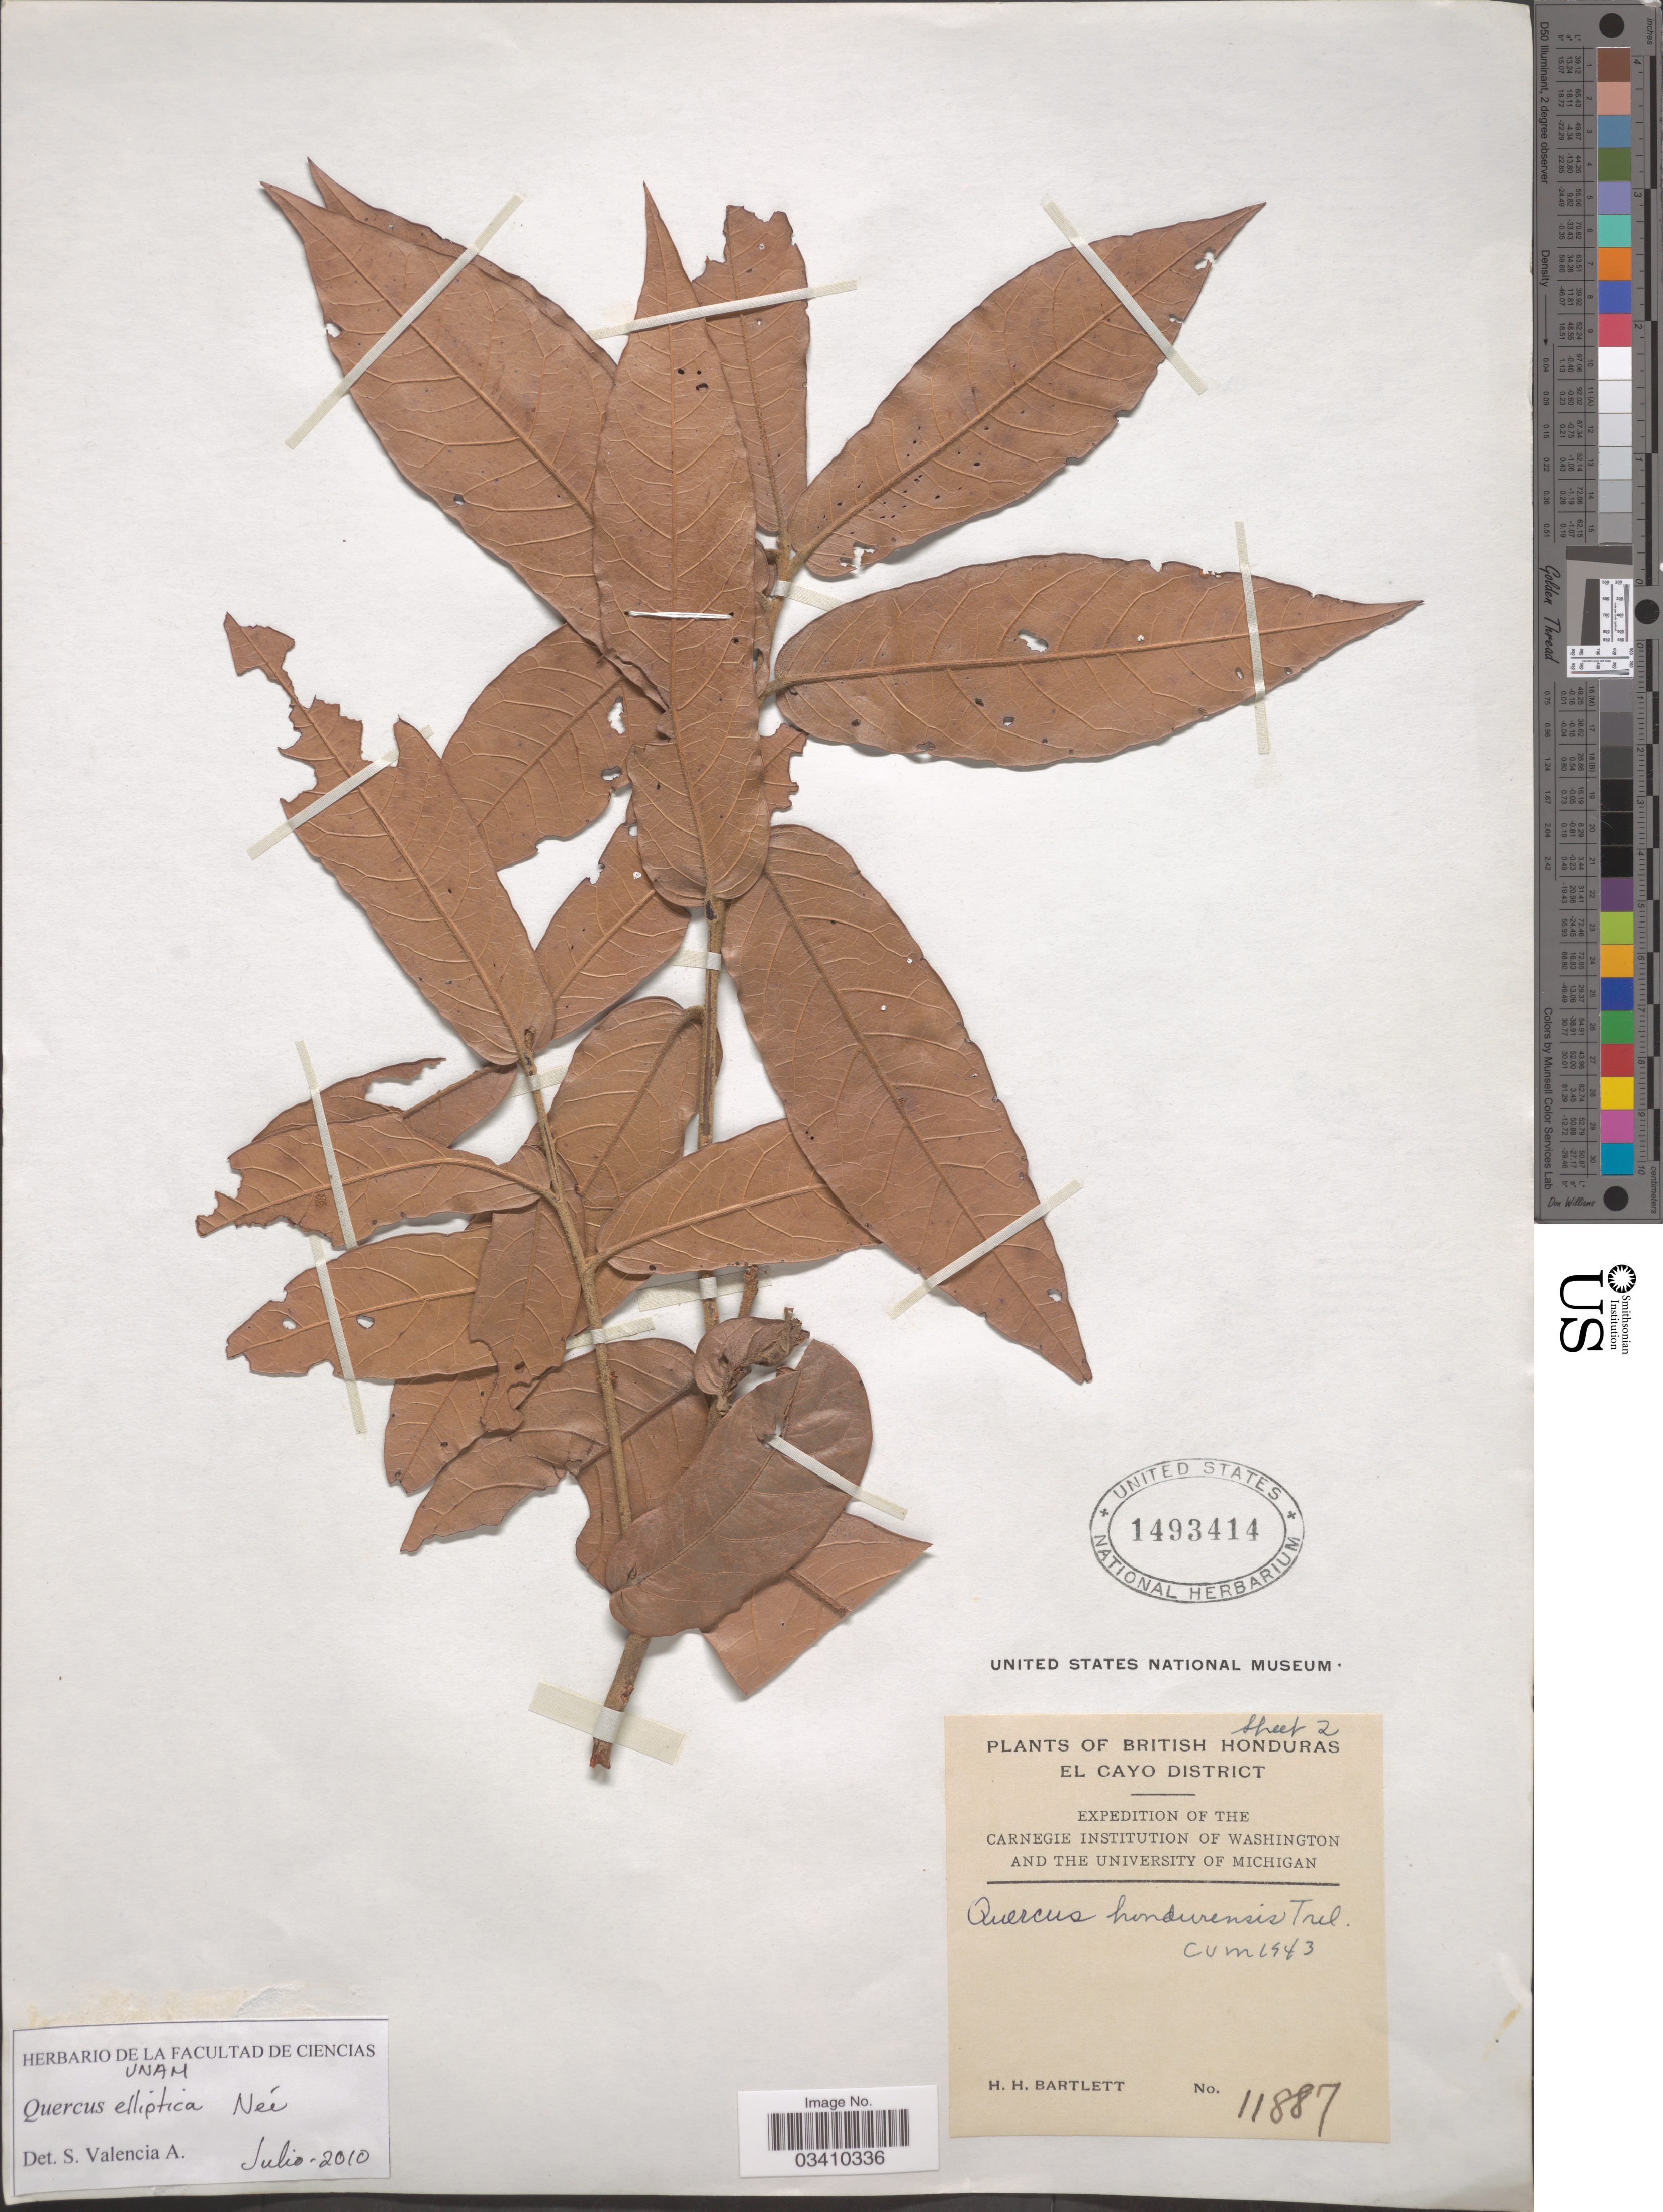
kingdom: Plantae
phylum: Tracheophyta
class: Magnoliopsida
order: Fagales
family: Fagaceae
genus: Quercus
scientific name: Quercus elliptica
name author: Née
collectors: H. H. Bartlett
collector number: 11887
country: Belize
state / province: Cayo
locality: British Honduras. El Cayo District.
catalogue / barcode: US 1493414